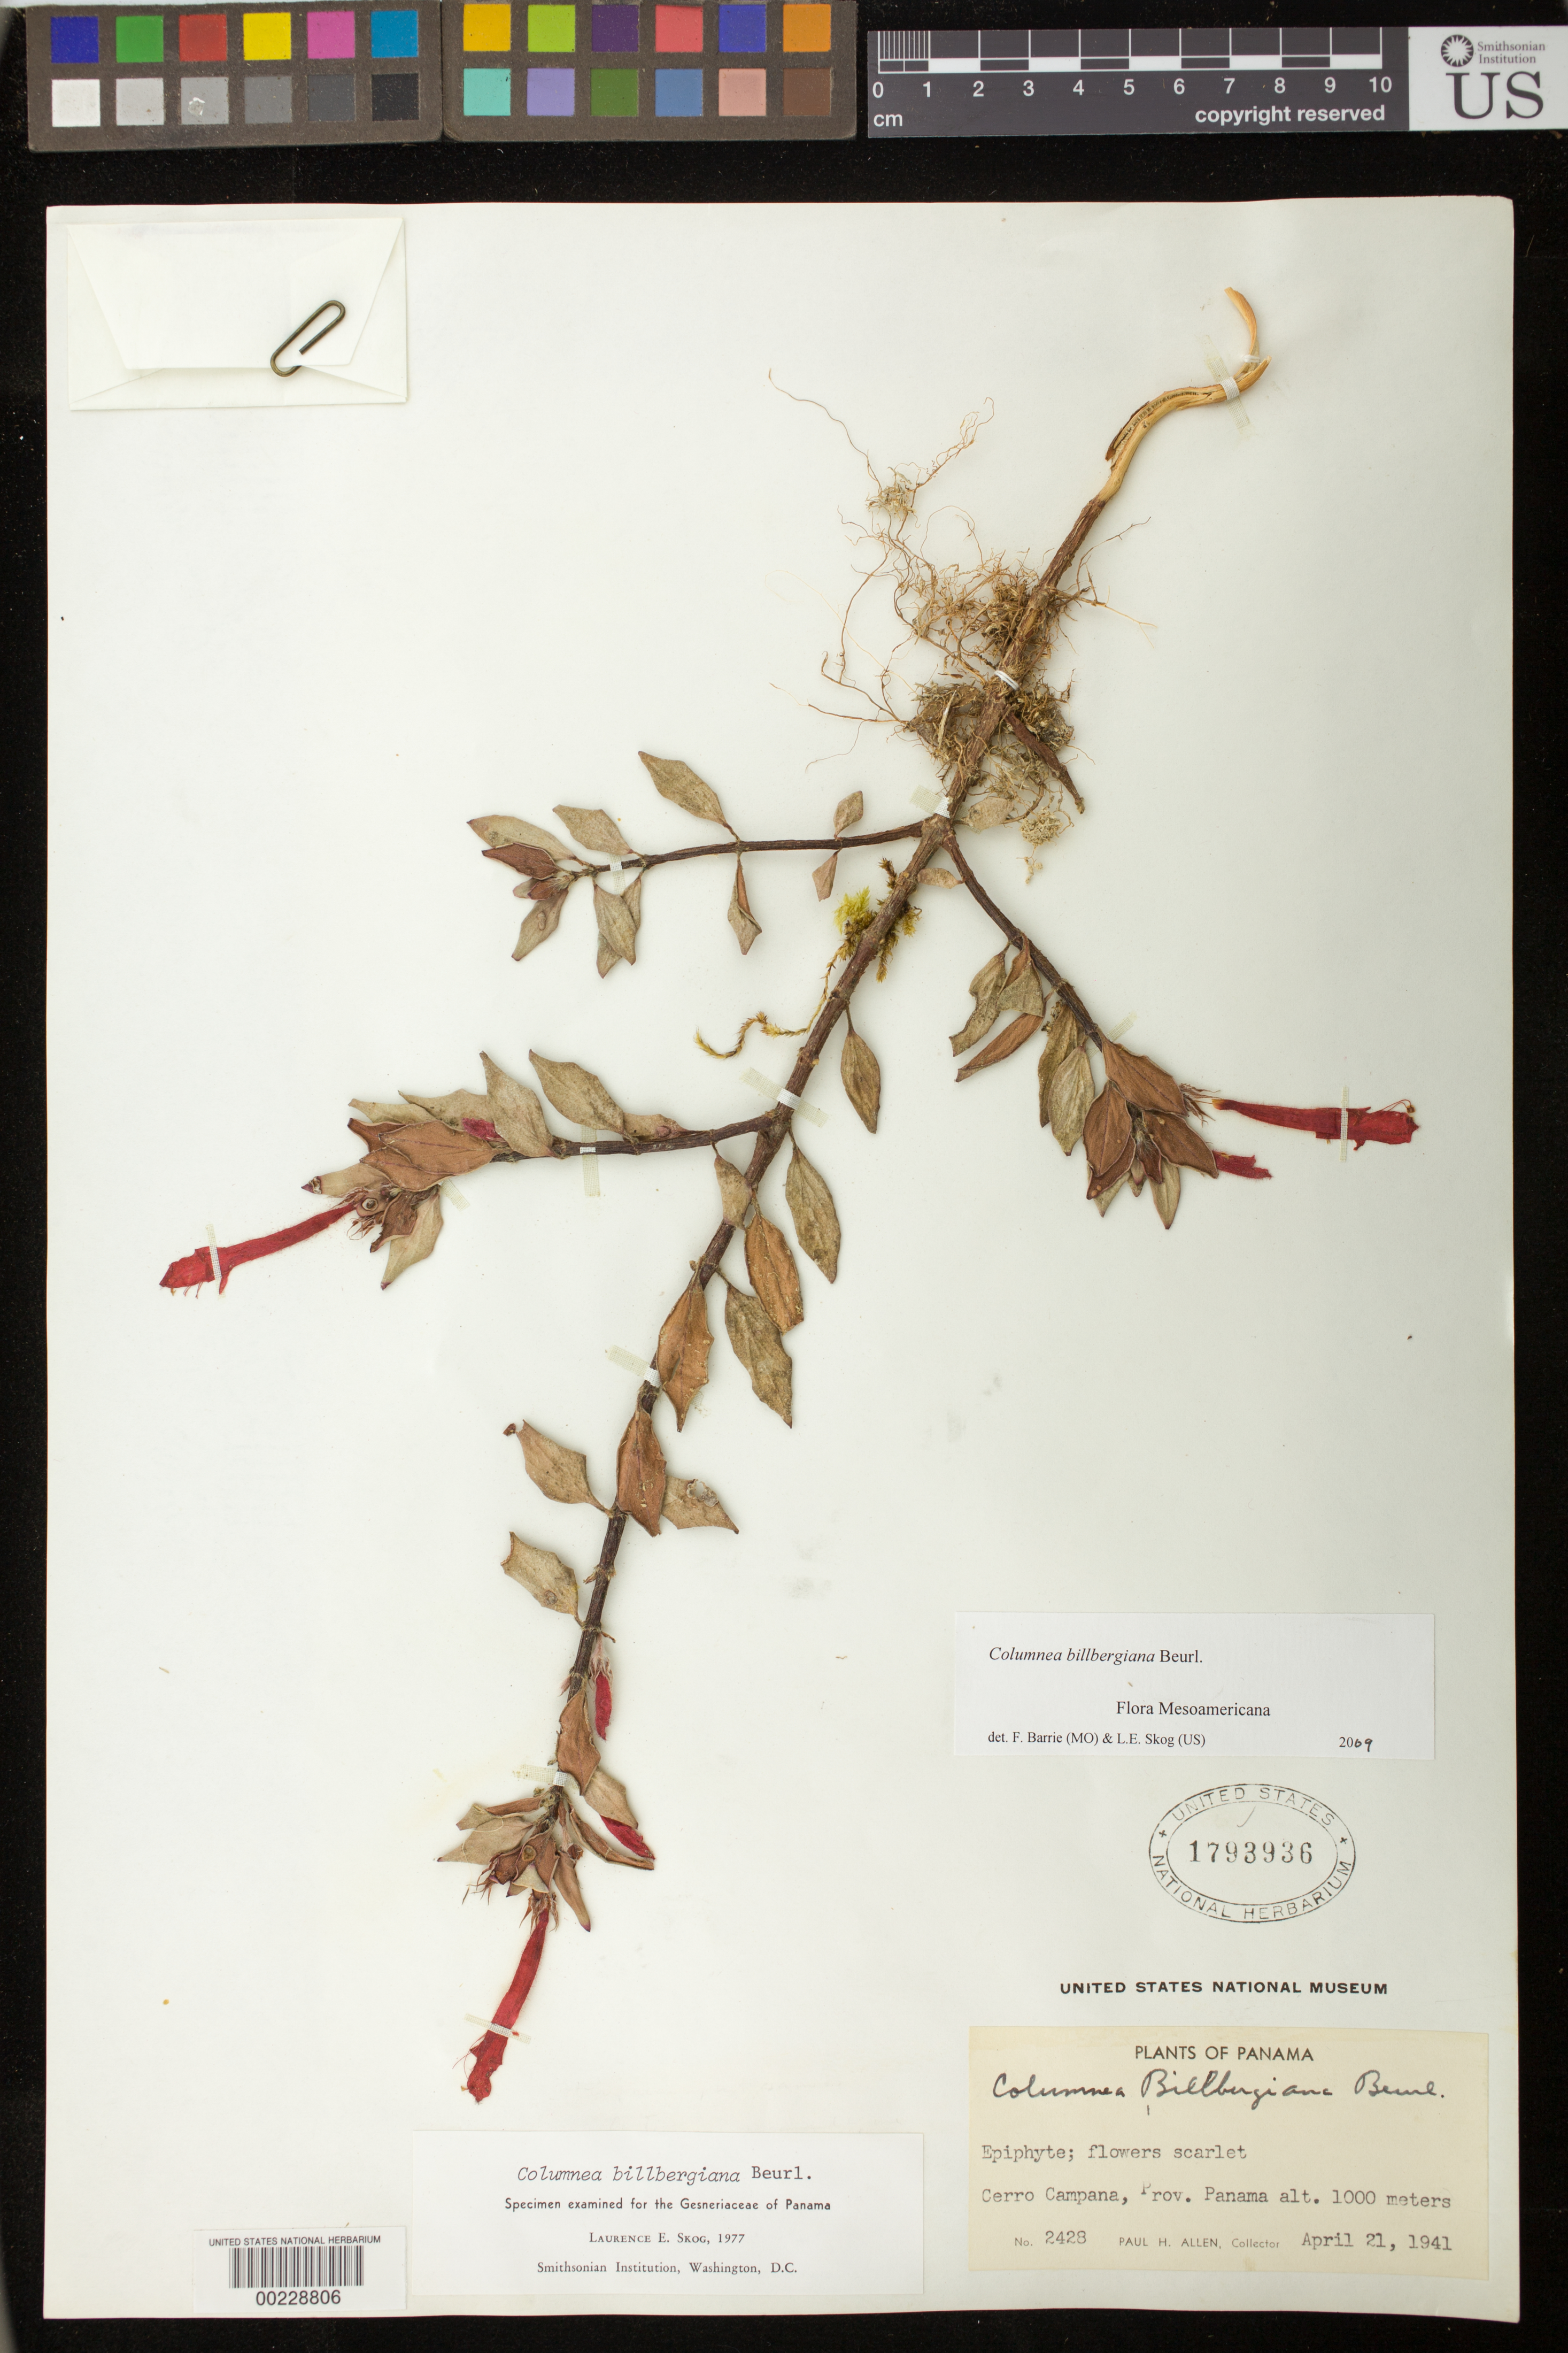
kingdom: Plantae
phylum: Tracheophyta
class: Magnoliopsida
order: Lamiales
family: Gesneriaceae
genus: Columnea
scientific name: Columnea billbergiana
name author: Beurl.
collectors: P. H. Allen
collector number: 2428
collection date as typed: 21 Apr 1941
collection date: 1941-04-21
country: Panama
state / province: Panamá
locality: Cerro Campana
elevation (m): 1000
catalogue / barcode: US 1793936